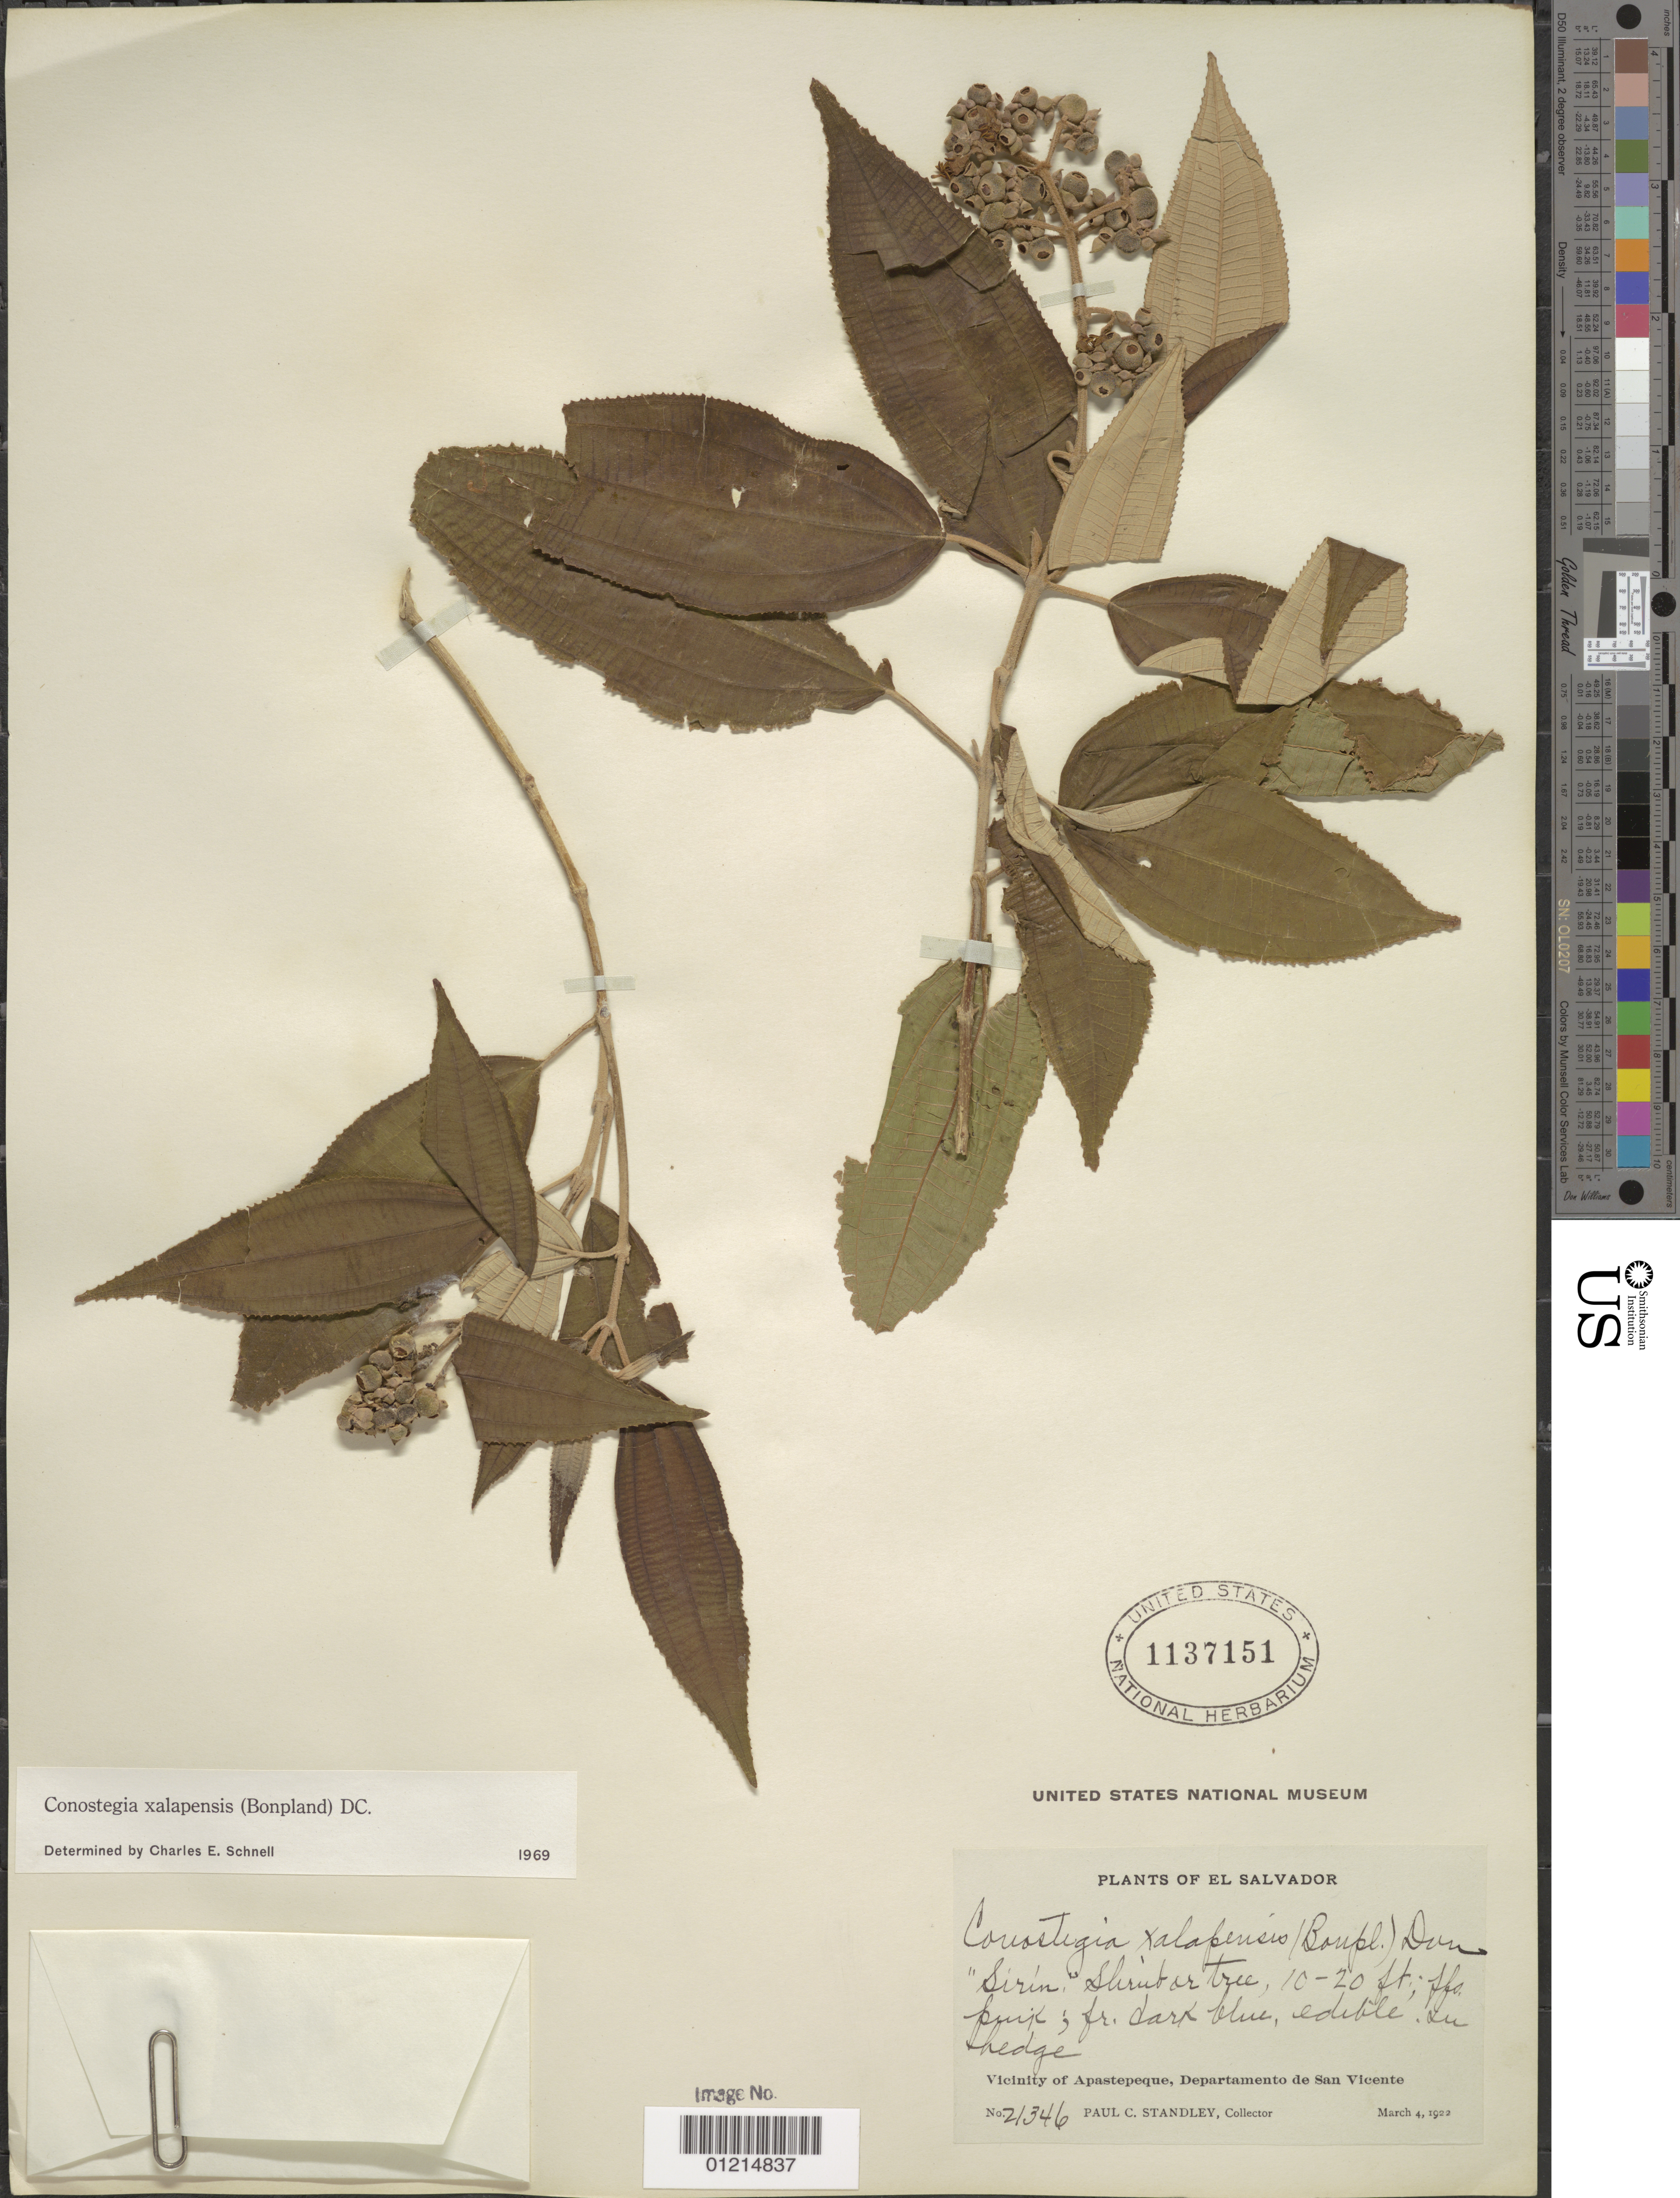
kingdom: Plantae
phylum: Tracheophyta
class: Magnoliopsida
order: Myrtales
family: Melastomataceae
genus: Conostegia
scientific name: Conostegia quadrangularis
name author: Schltdl. ex Steud.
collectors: P. C. Standley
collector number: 21346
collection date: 1922-03-04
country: El Salvador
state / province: San Vincente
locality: Vicinity of Apastepeque.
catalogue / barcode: US 1137151